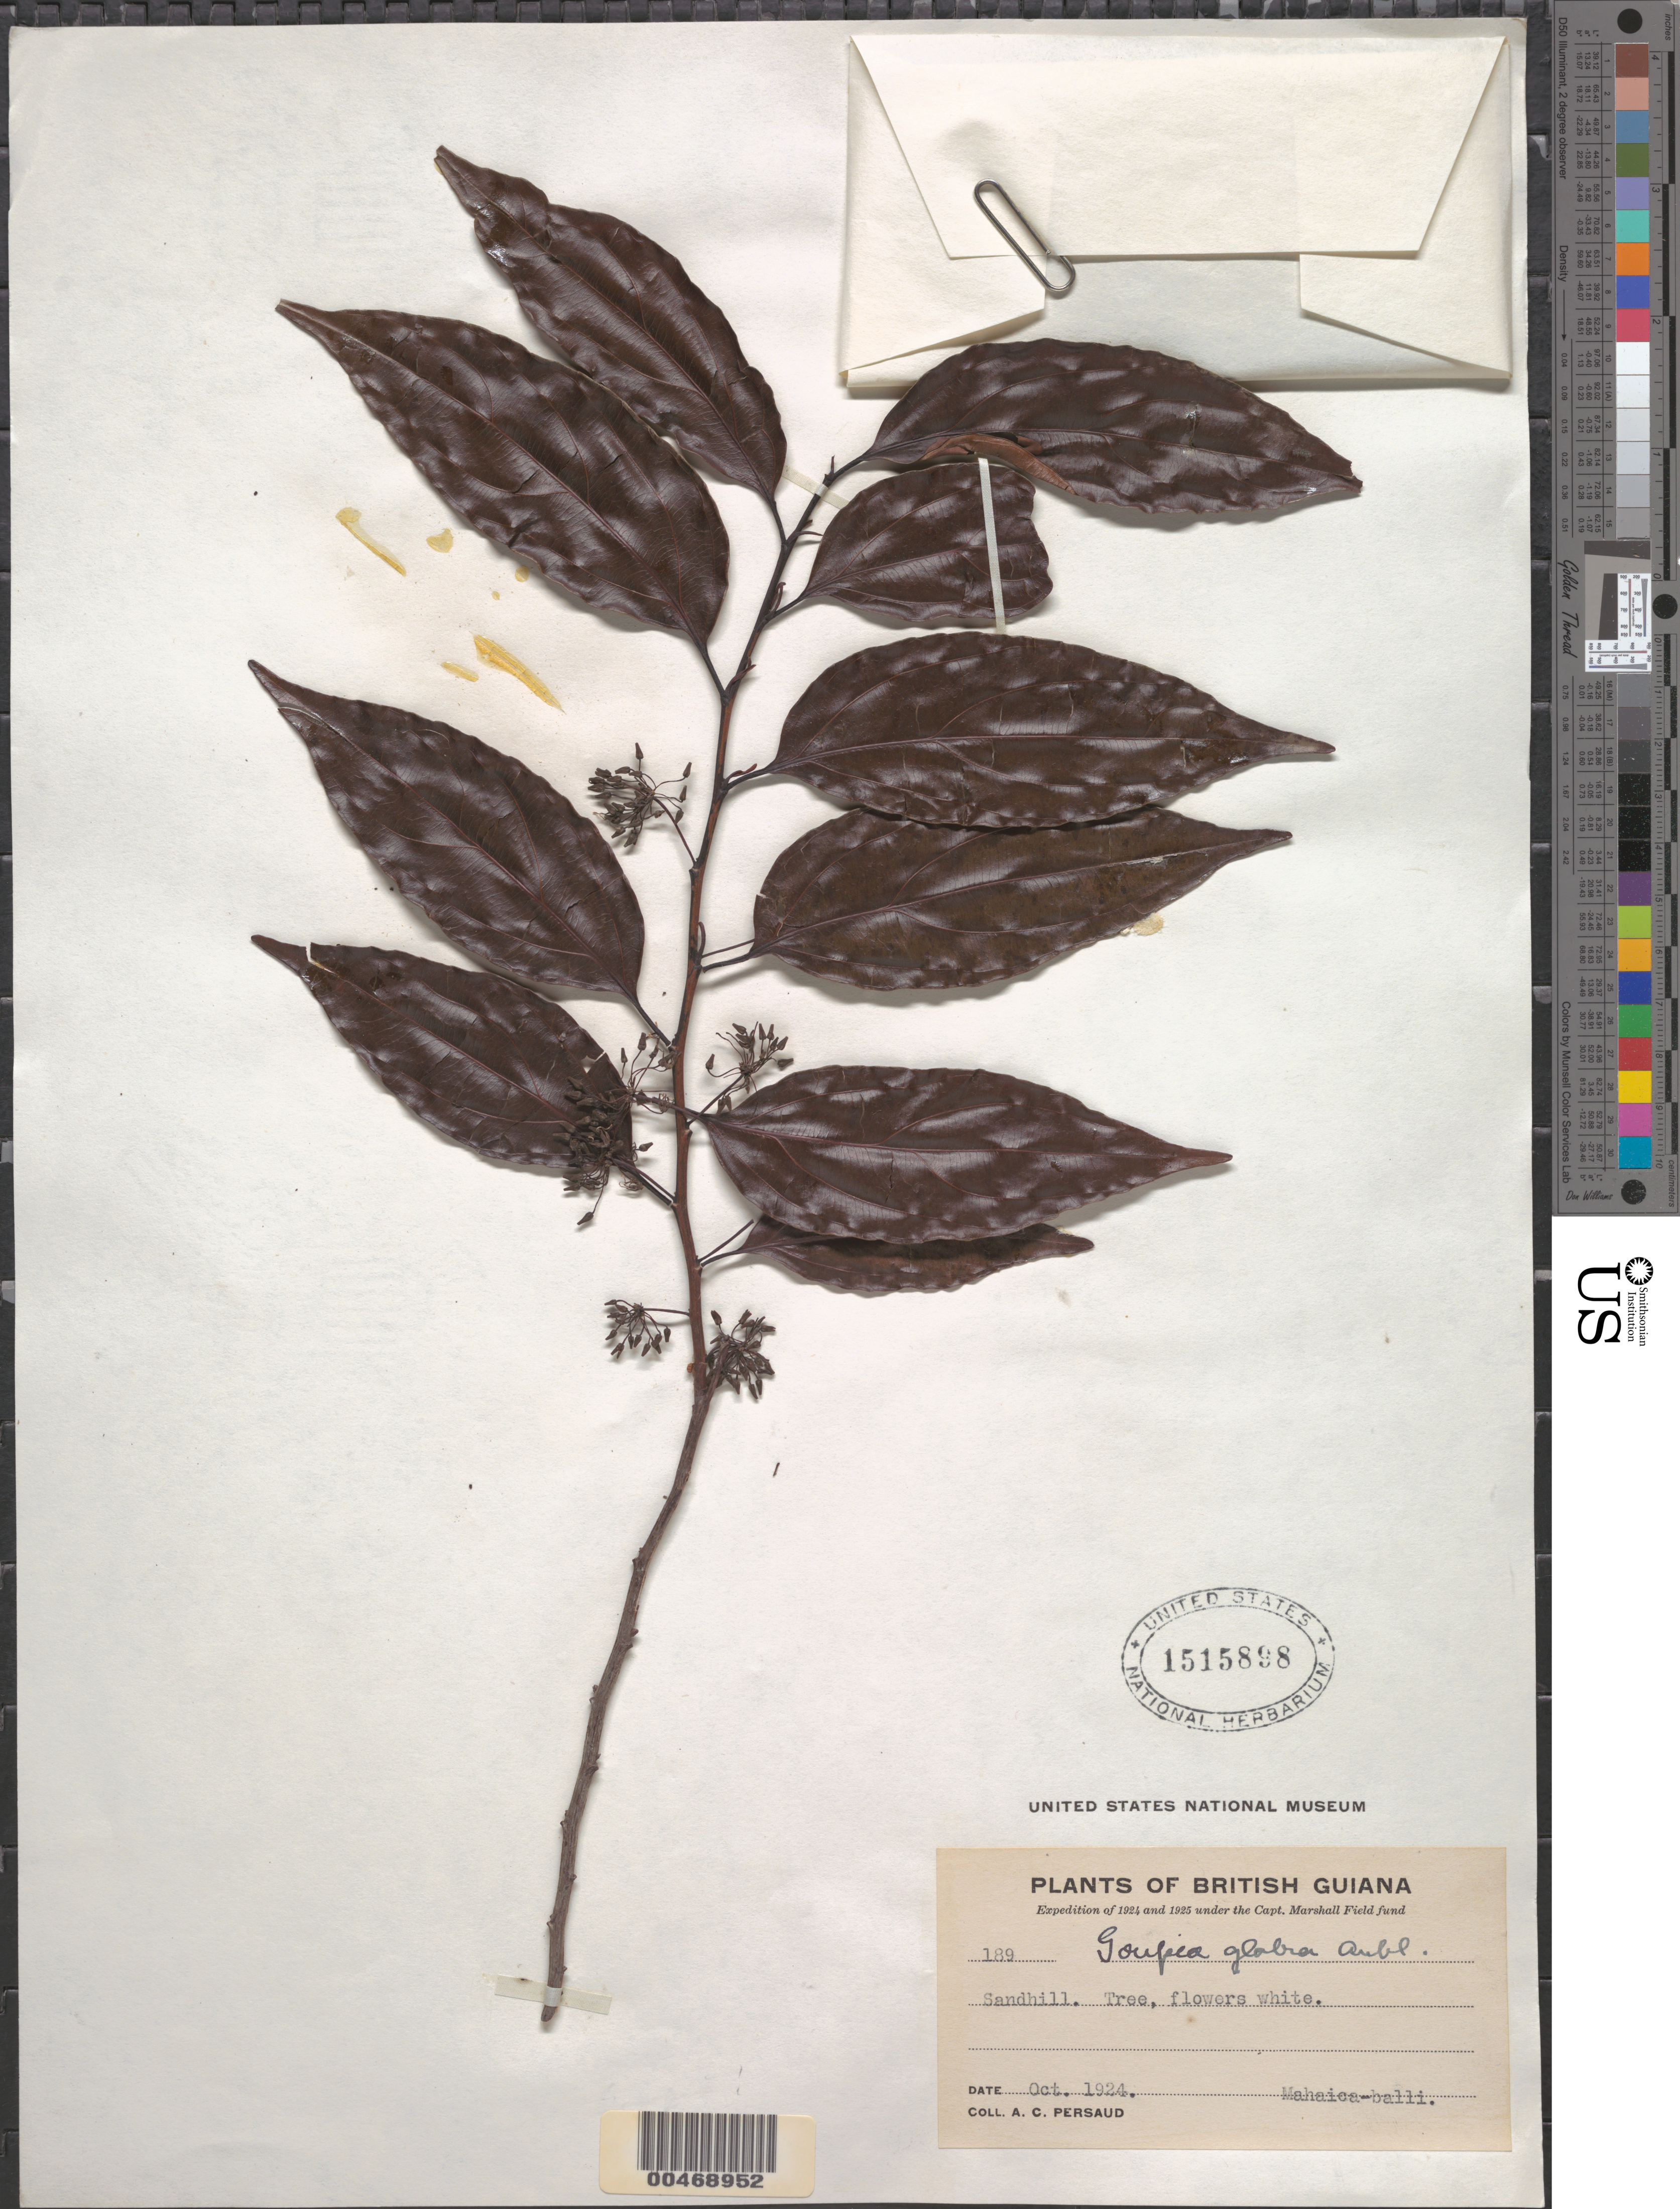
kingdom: Plantae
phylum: Tracheophyta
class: Magnoliopsida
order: Malpighiales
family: Goupiaceae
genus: Goupia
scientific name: Goupia glabra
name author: Aubl.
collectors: A. Persaud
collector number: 189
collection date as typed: Oct-24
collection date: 1924-10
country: Guyana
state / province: Demerara-Mahaica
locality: Mahaicaballi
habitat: Sandhill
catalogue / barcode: US 1515898